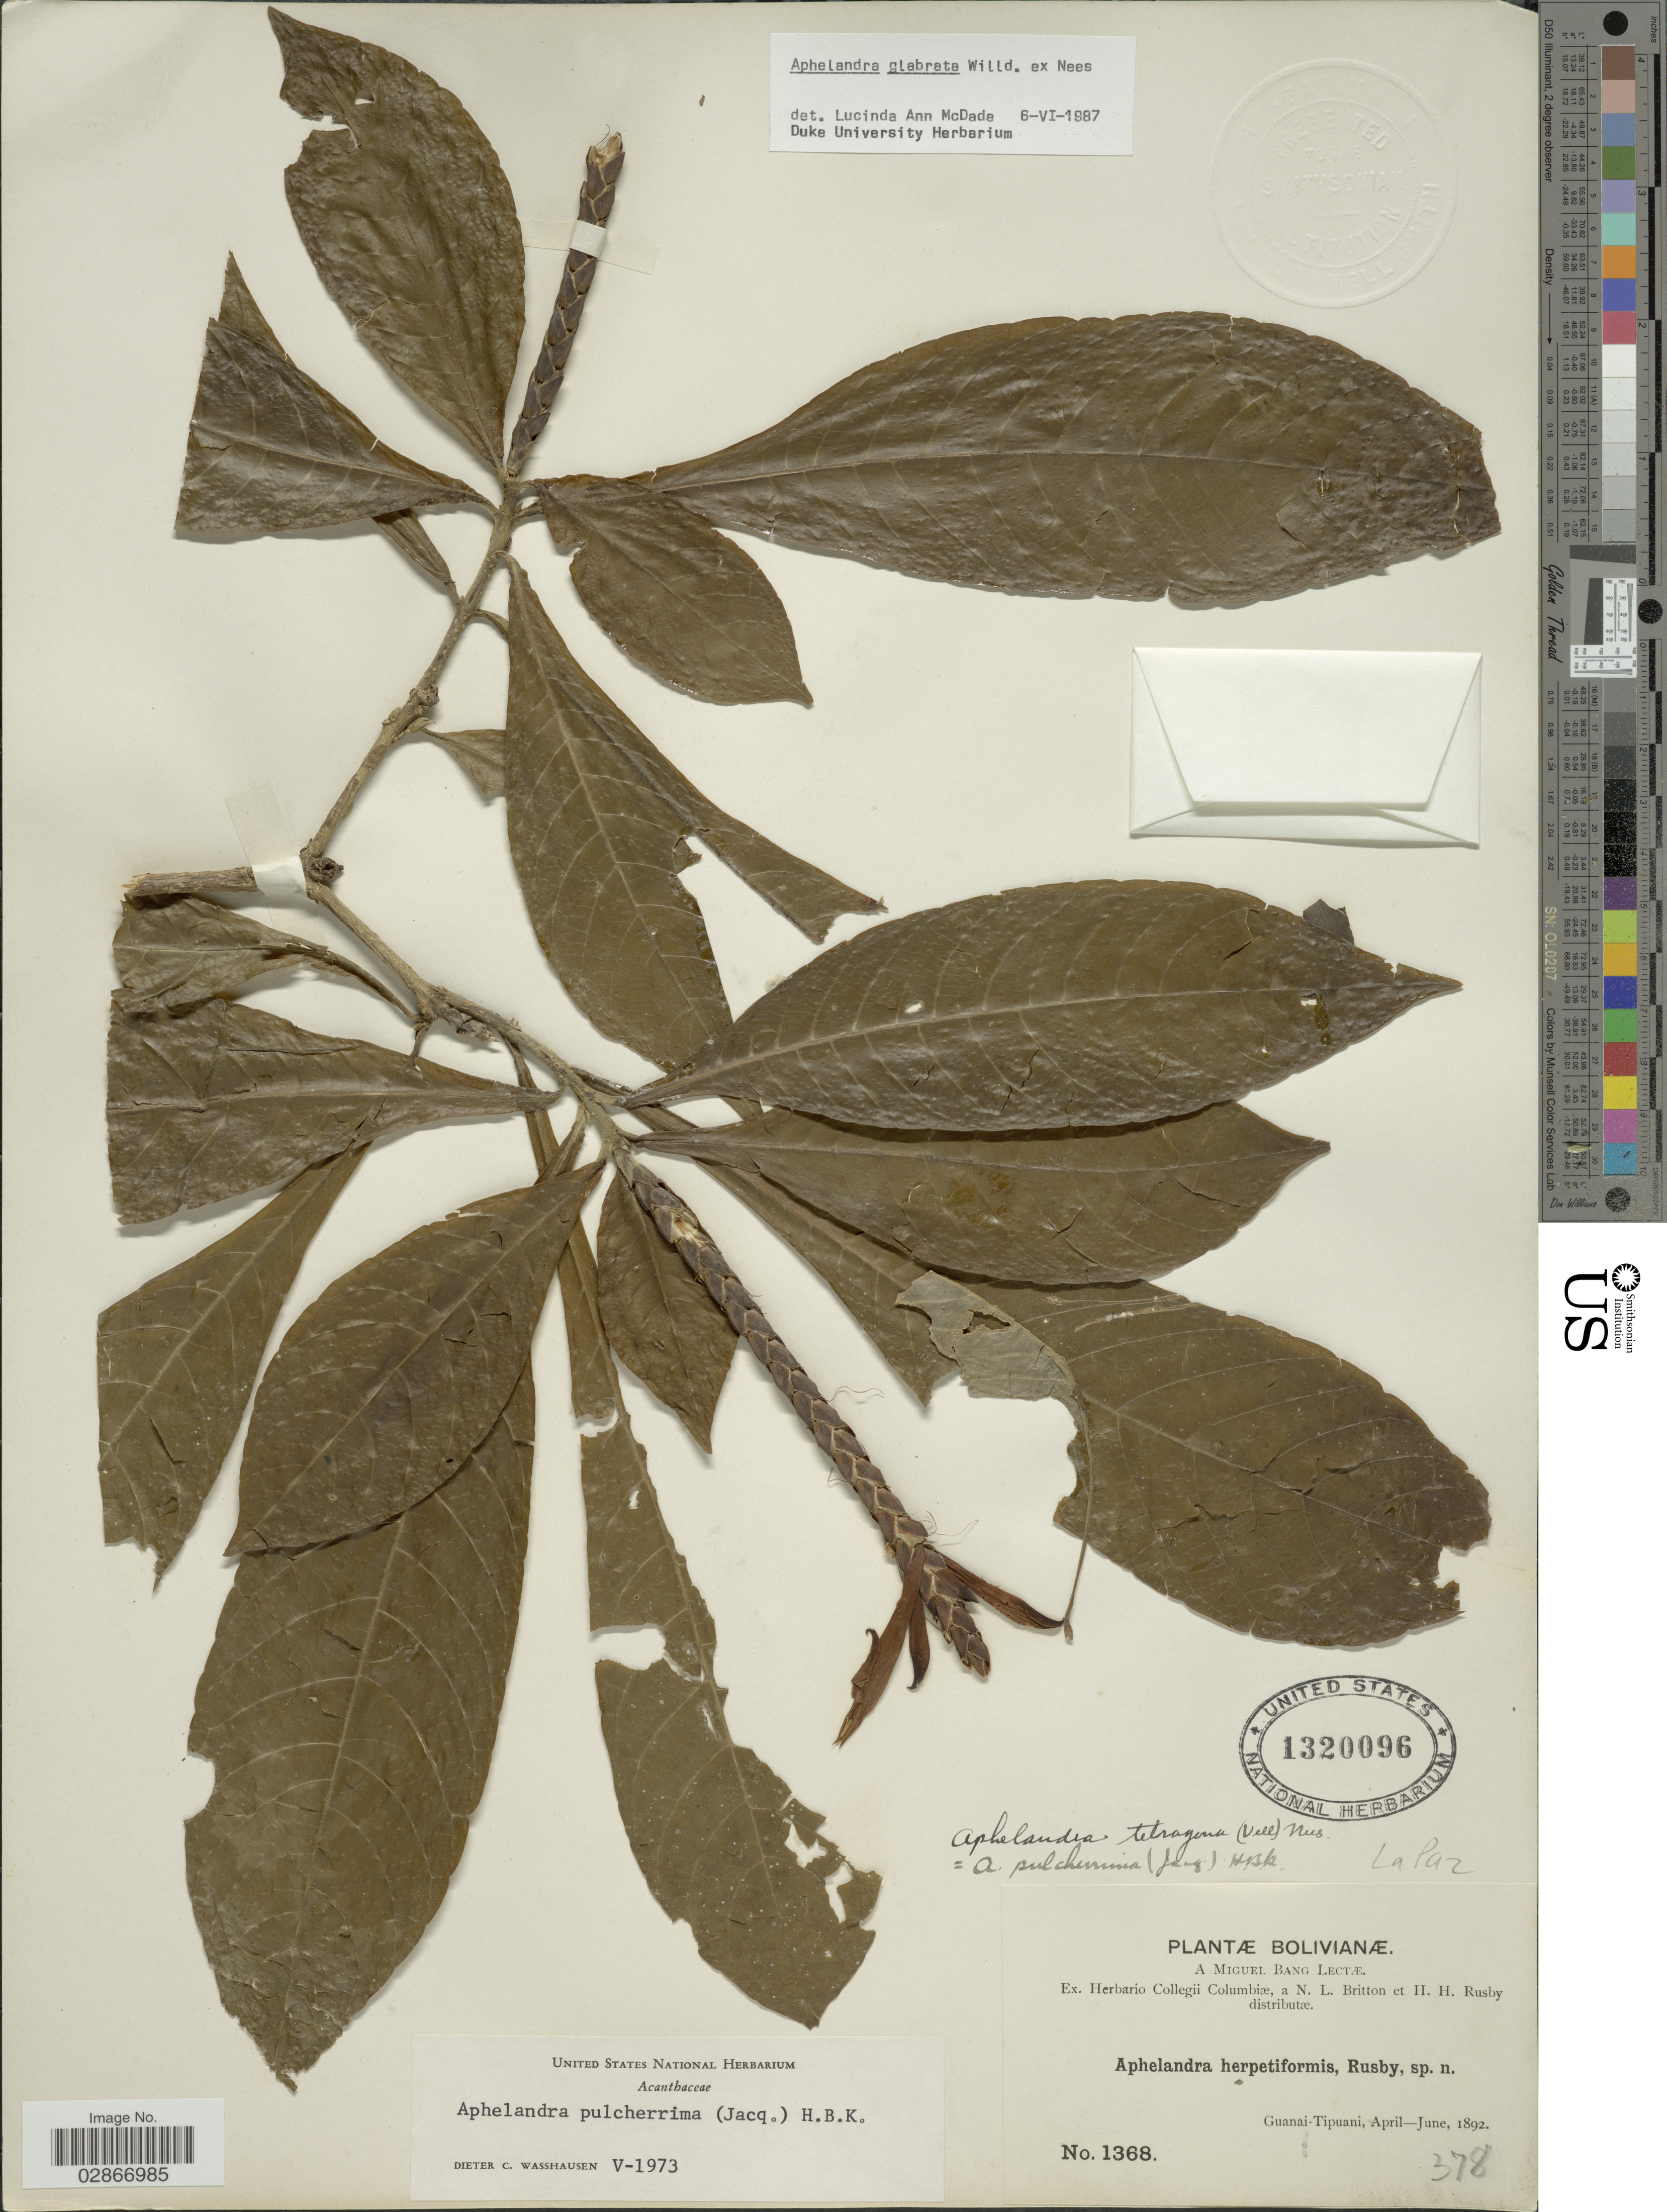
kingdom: Plantae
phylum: Tracheophyta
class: Magnoliopsida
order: Lamiales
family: Acanthaceae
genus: Aphelandra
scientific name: Aphelandra glabrata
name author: Willd. ex Nees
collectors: M. Bang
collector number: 1368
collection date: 1892-04/1892-06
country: Bolivia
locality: Guanai-Tipuani.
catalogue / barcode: US 1320096